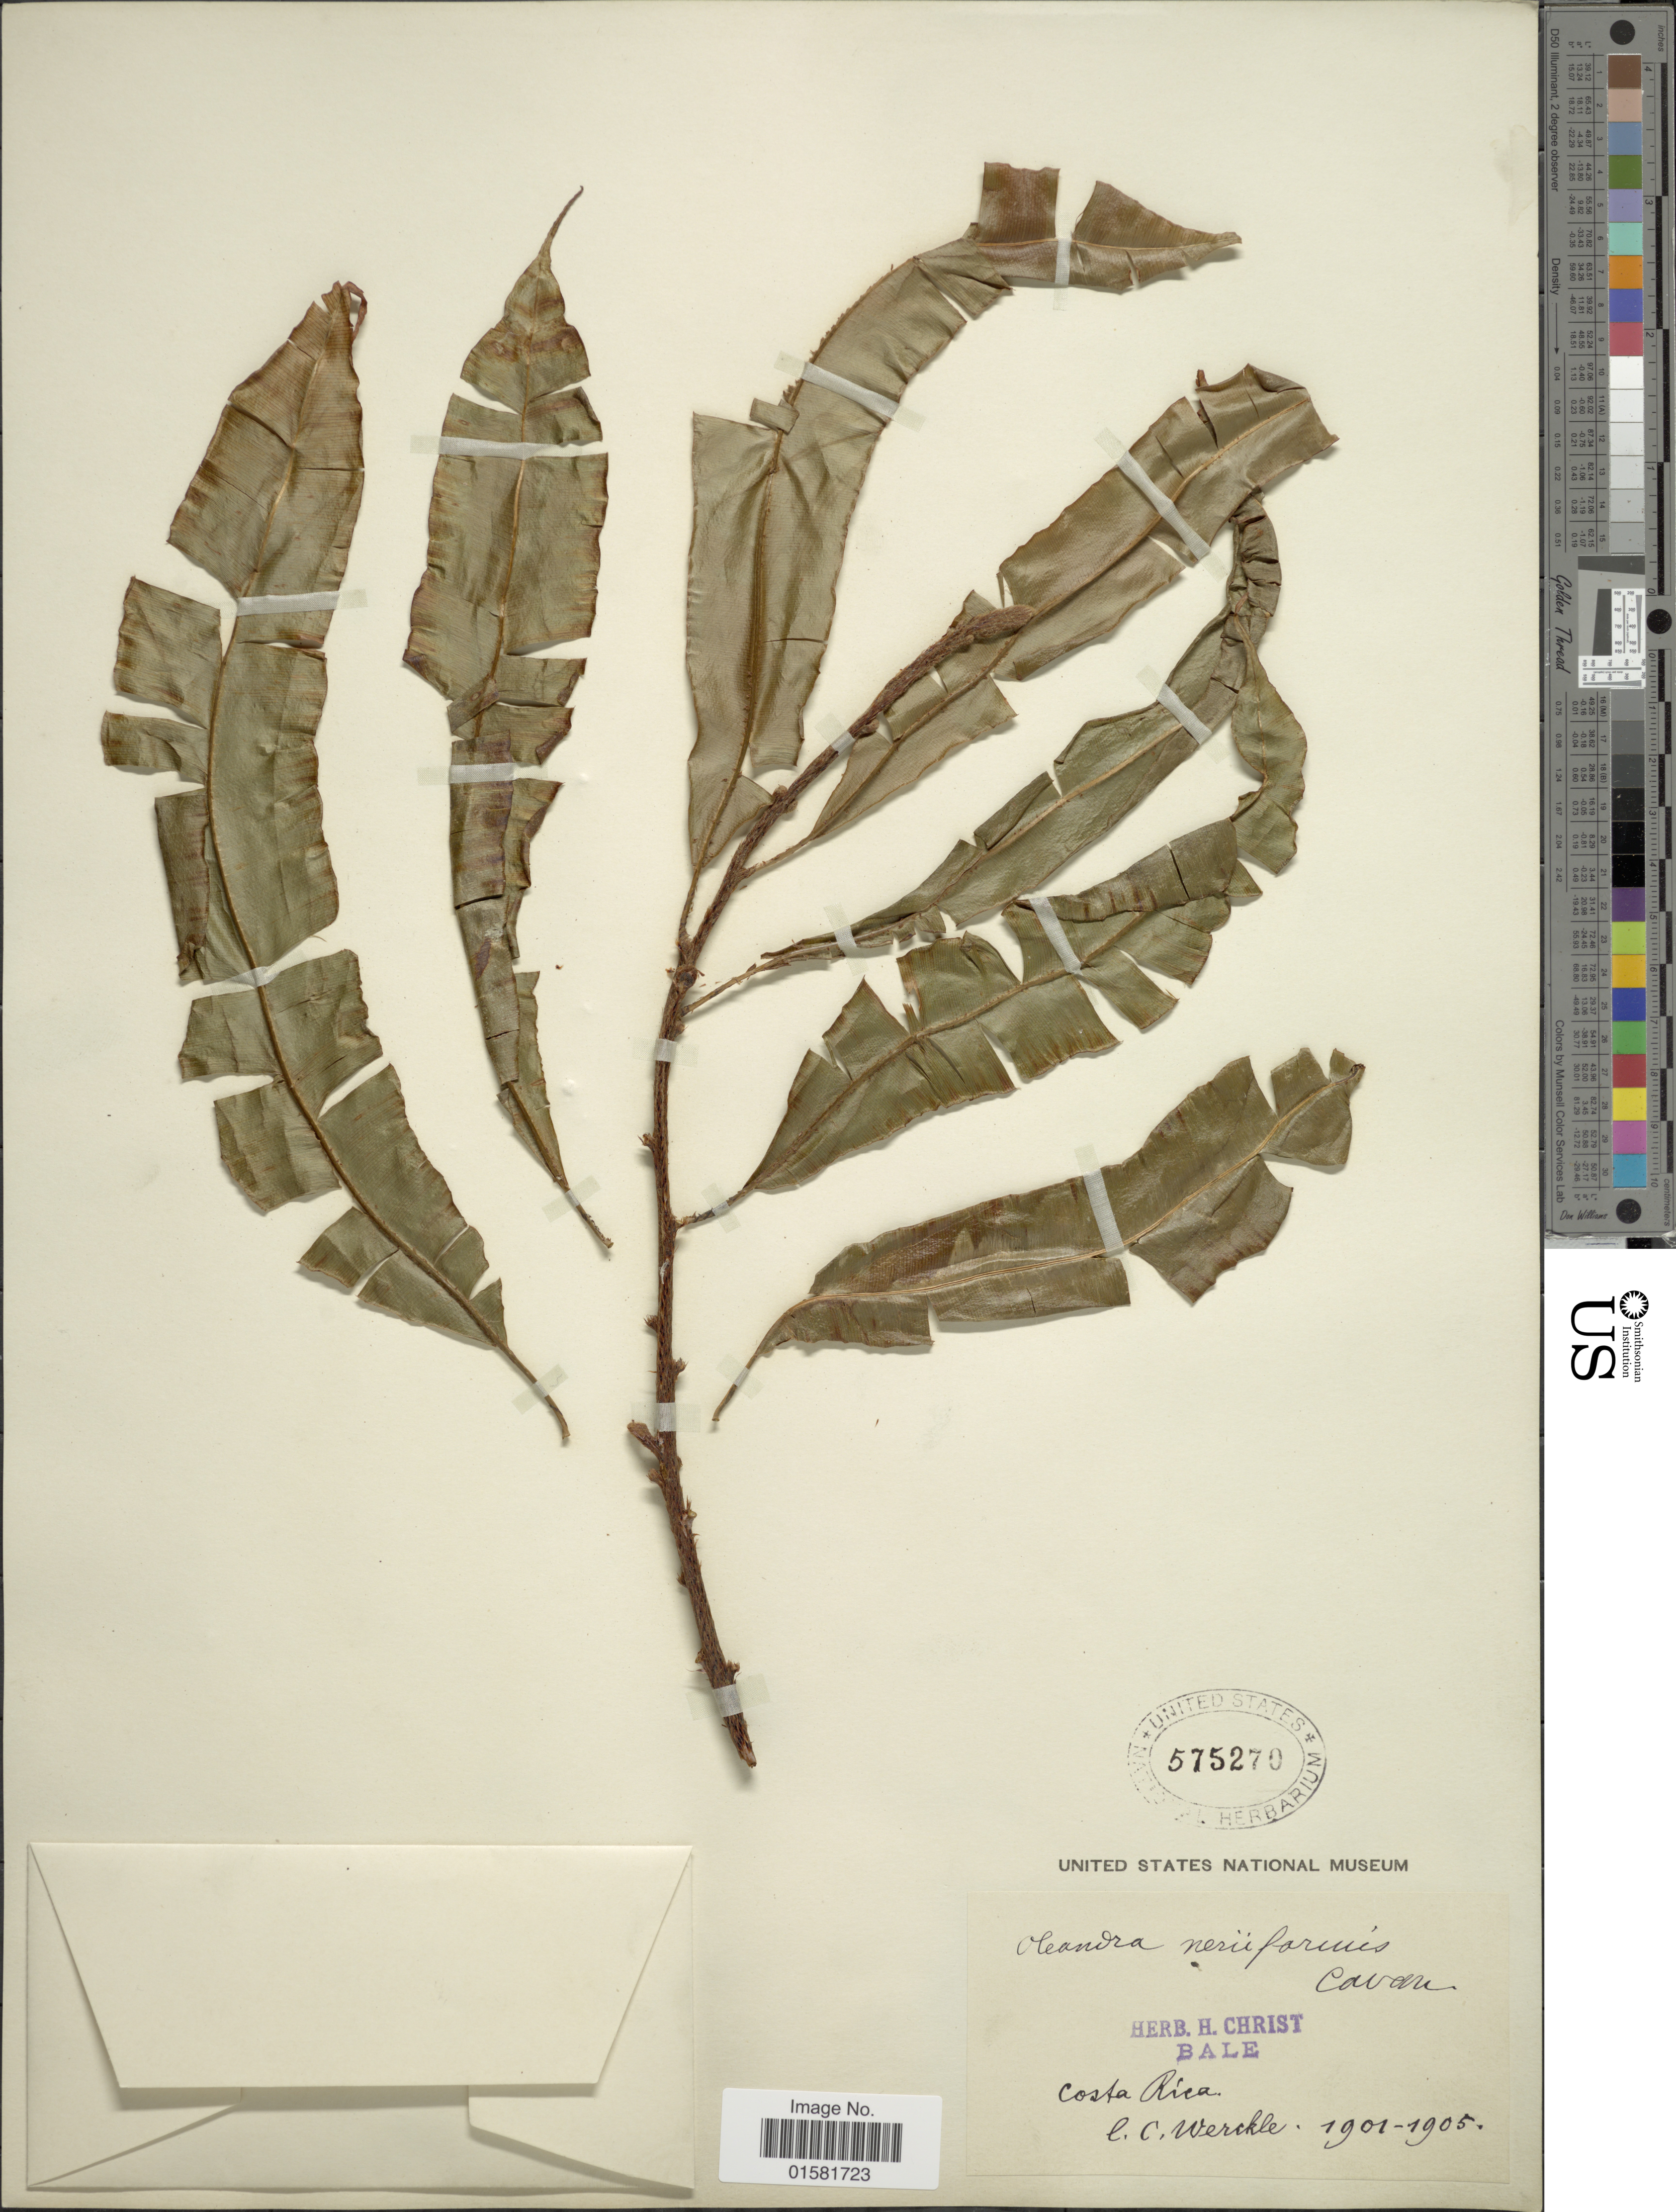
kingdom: Plantae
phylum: Tracheophyta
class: Polypodiopsida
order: Polypodiales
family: Oleandraceae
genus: Oleandra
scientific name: Oleandra pilosa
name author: Hook.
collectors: C. Wercklé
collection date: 1901/1905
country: Costa Rica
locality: Costa Rica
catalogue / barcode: US 575270